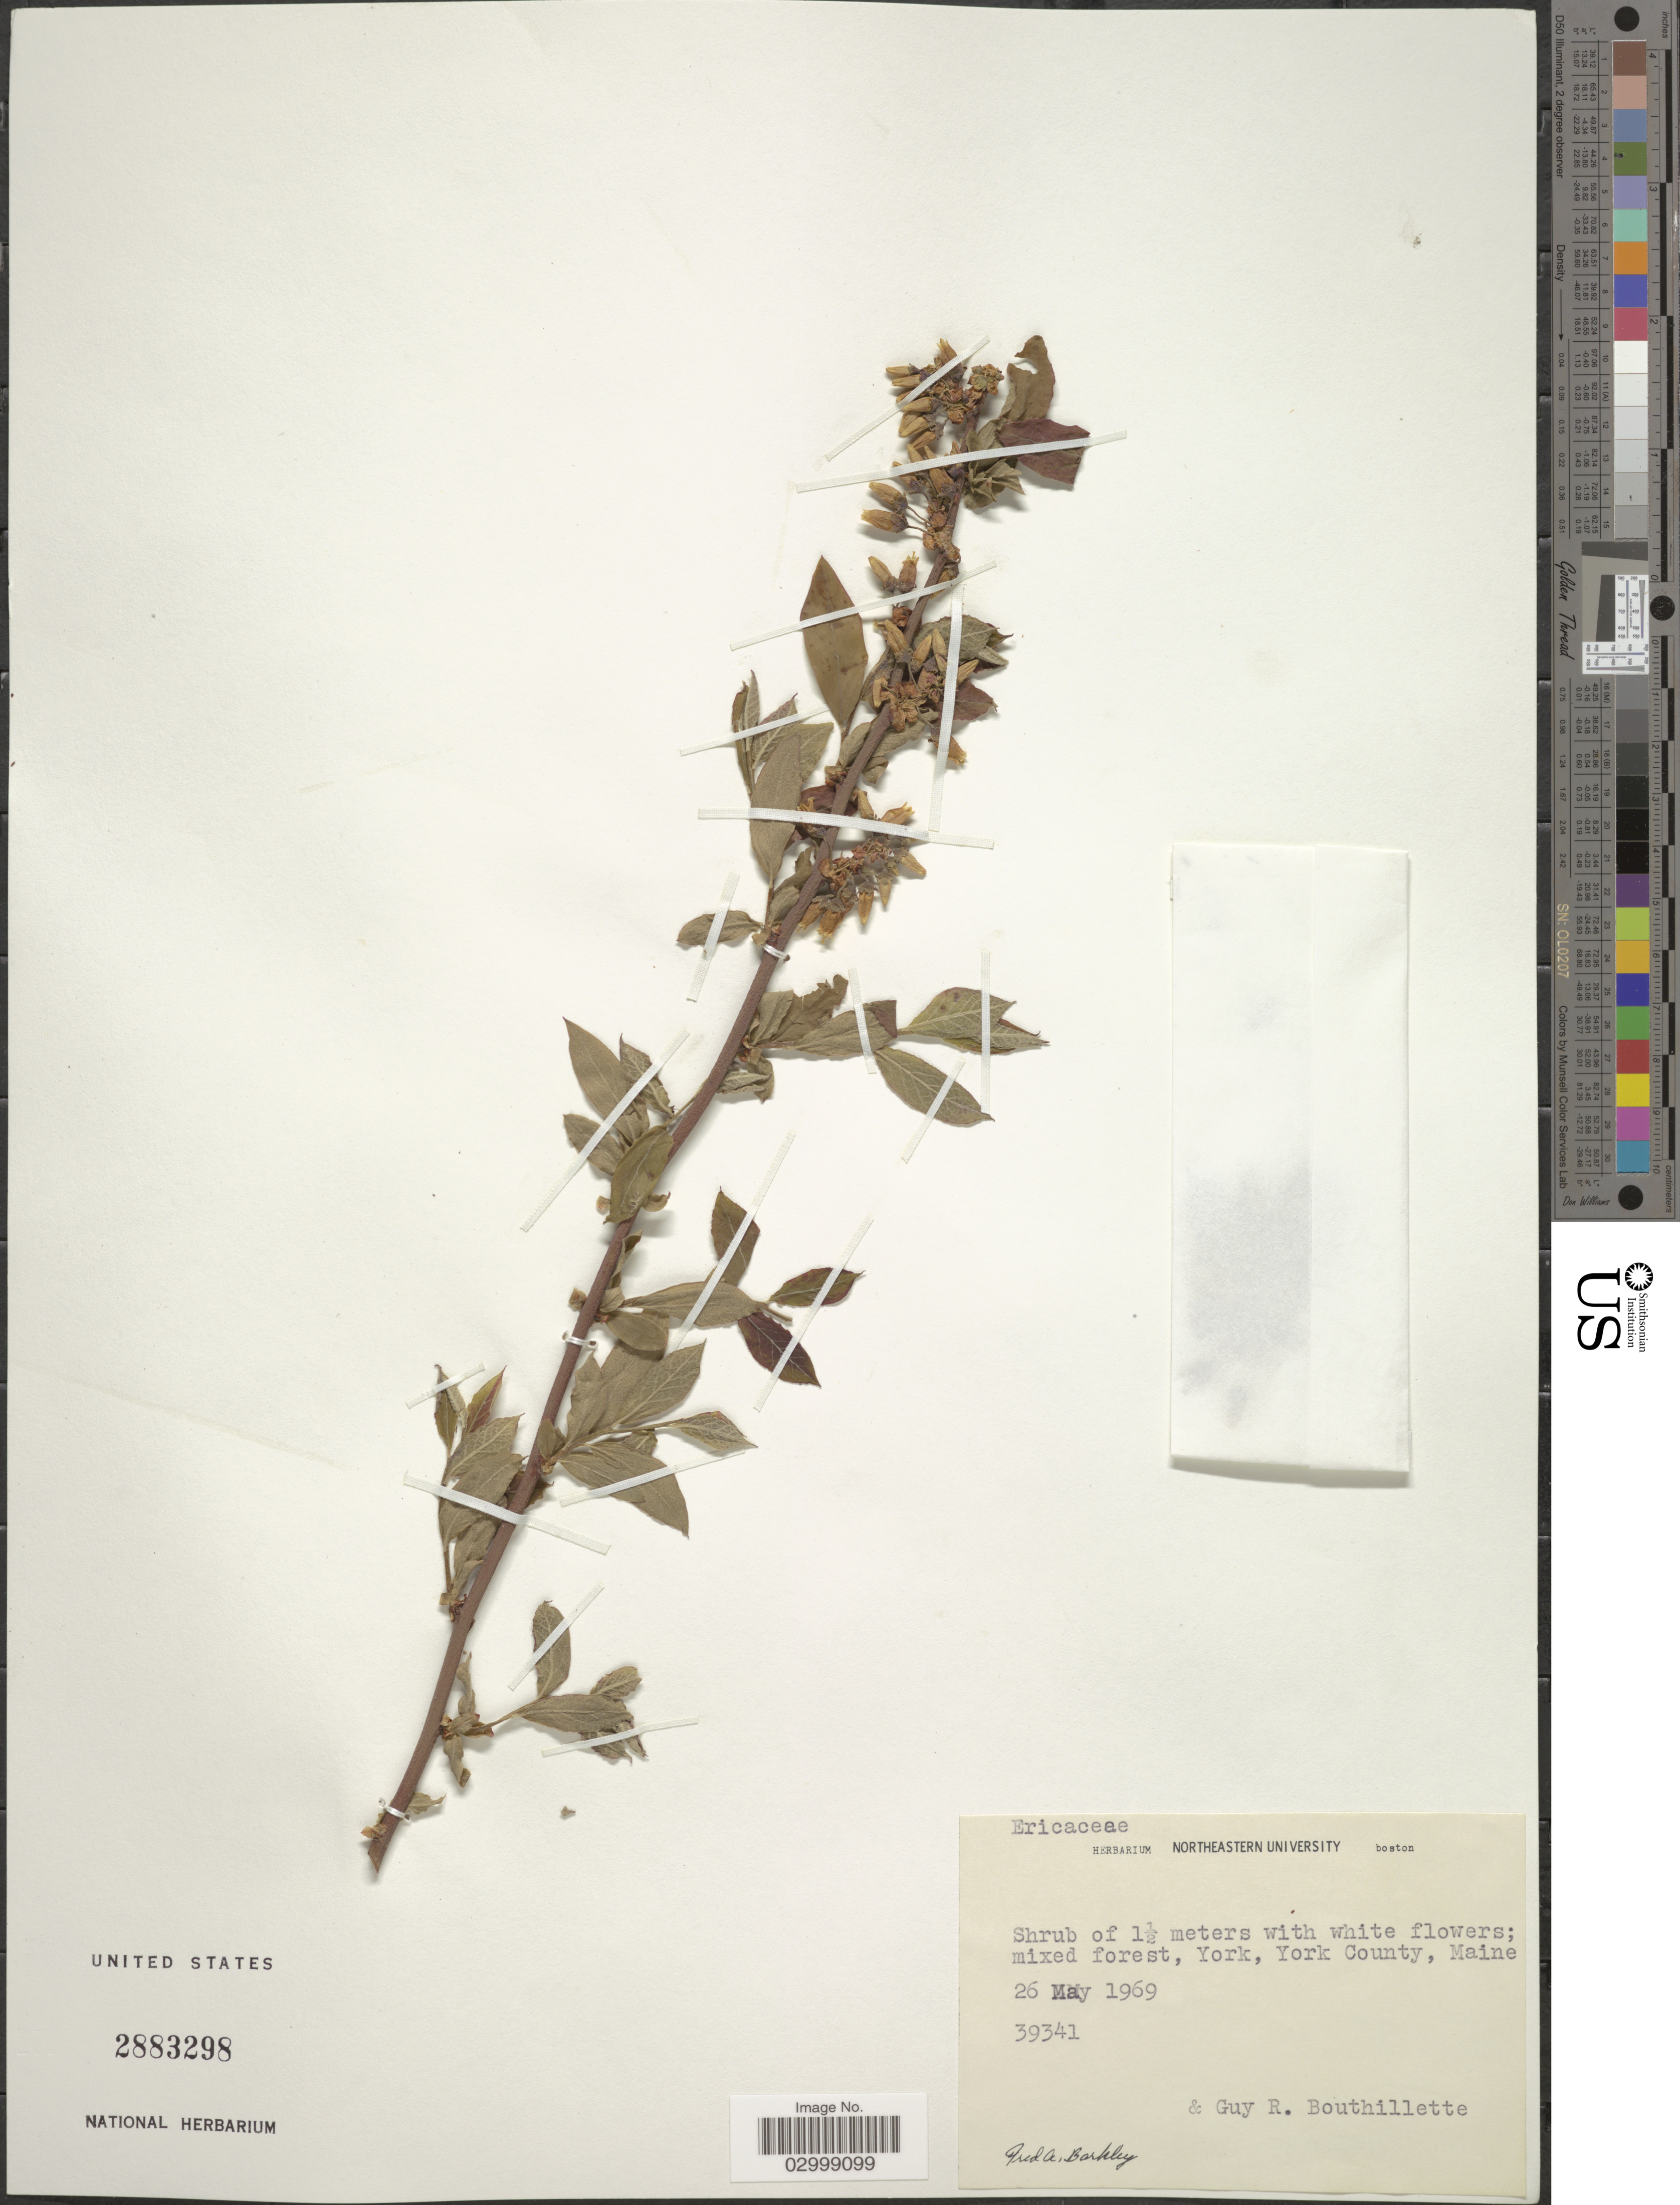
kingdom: Plantae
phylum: Tracheophyta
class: Magnoliopsida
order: Ericales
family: Ericaceae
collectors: F. A. Barkley & G. Bouthillette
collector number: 39341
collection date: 1969-05-26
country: United States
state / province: Maine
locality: York, York County, Maine.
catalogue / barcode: US 2883298